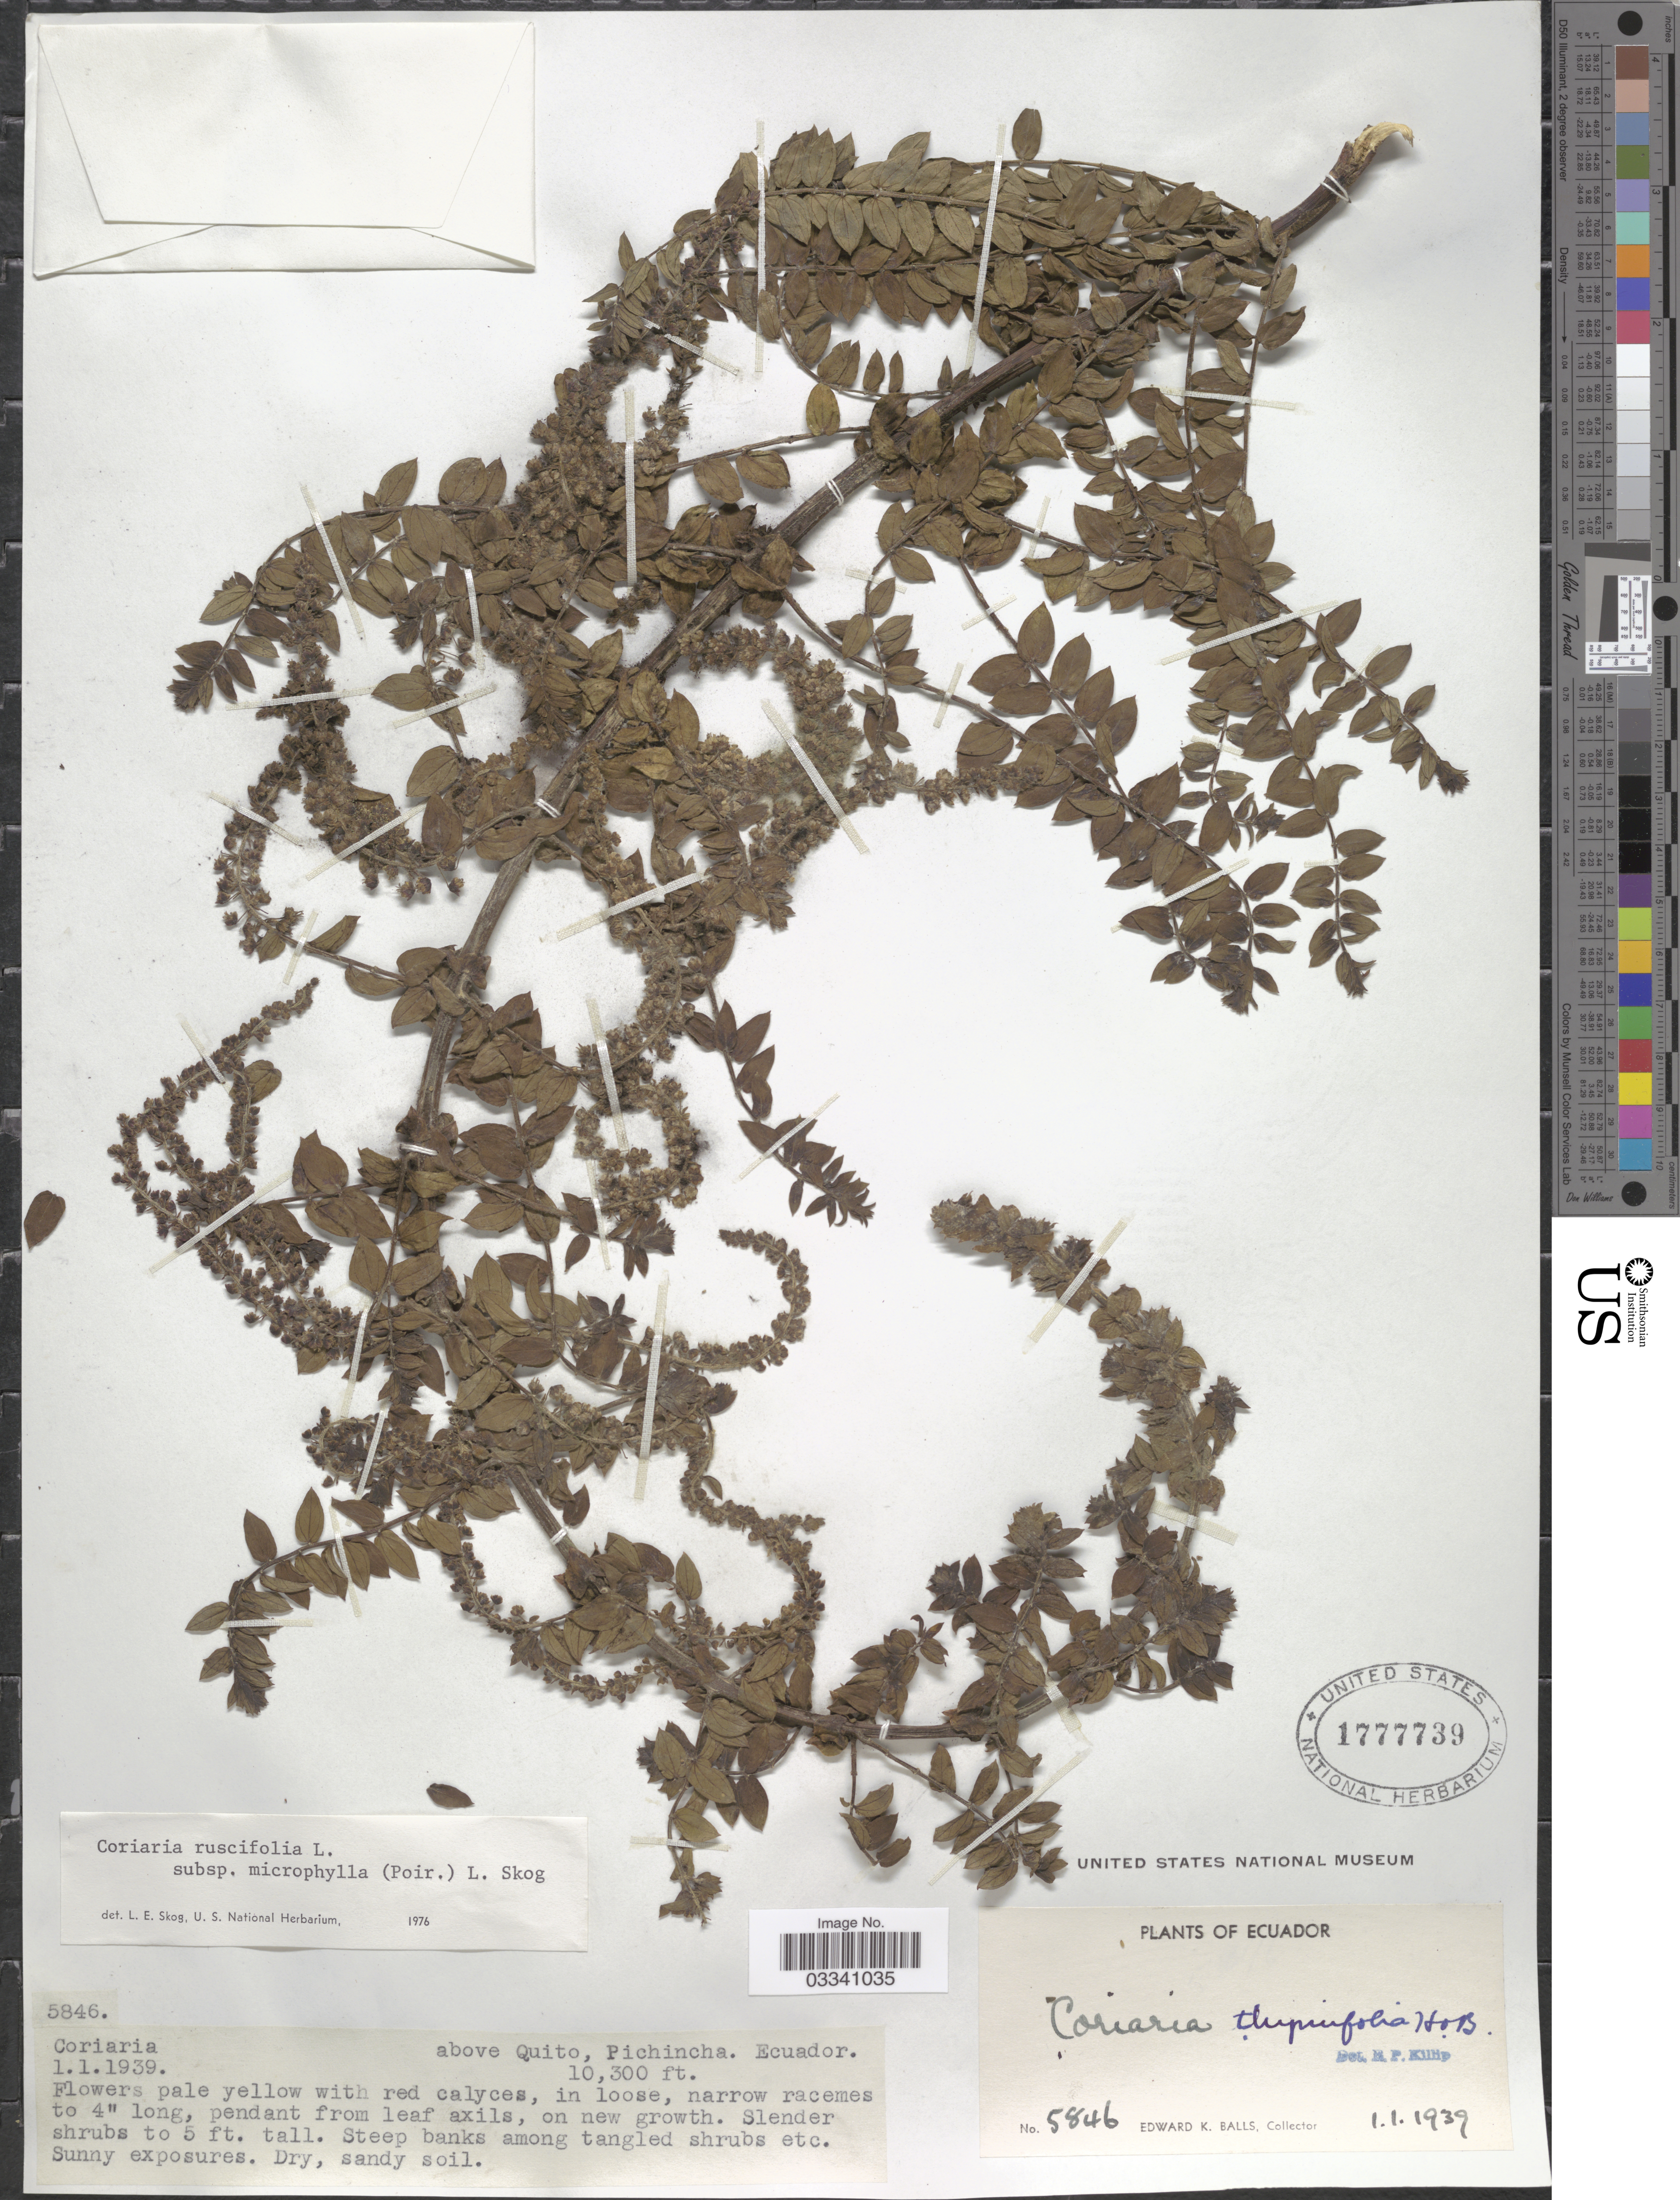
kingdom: Plantae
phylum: Tracheophyta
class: Magnoliopsida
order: Cucurbitales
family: Coriariaceae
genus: Coriaria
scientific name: Coriaria ruscifolia subsp. microphylla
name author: (Poir.) L.E. Skog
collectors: E. K. Balls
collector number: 5846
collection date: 1939-01-01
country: Ecuador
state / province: Pichincha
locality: Above Quito, Pichincha.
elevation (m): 3139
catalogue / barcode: US 1777739